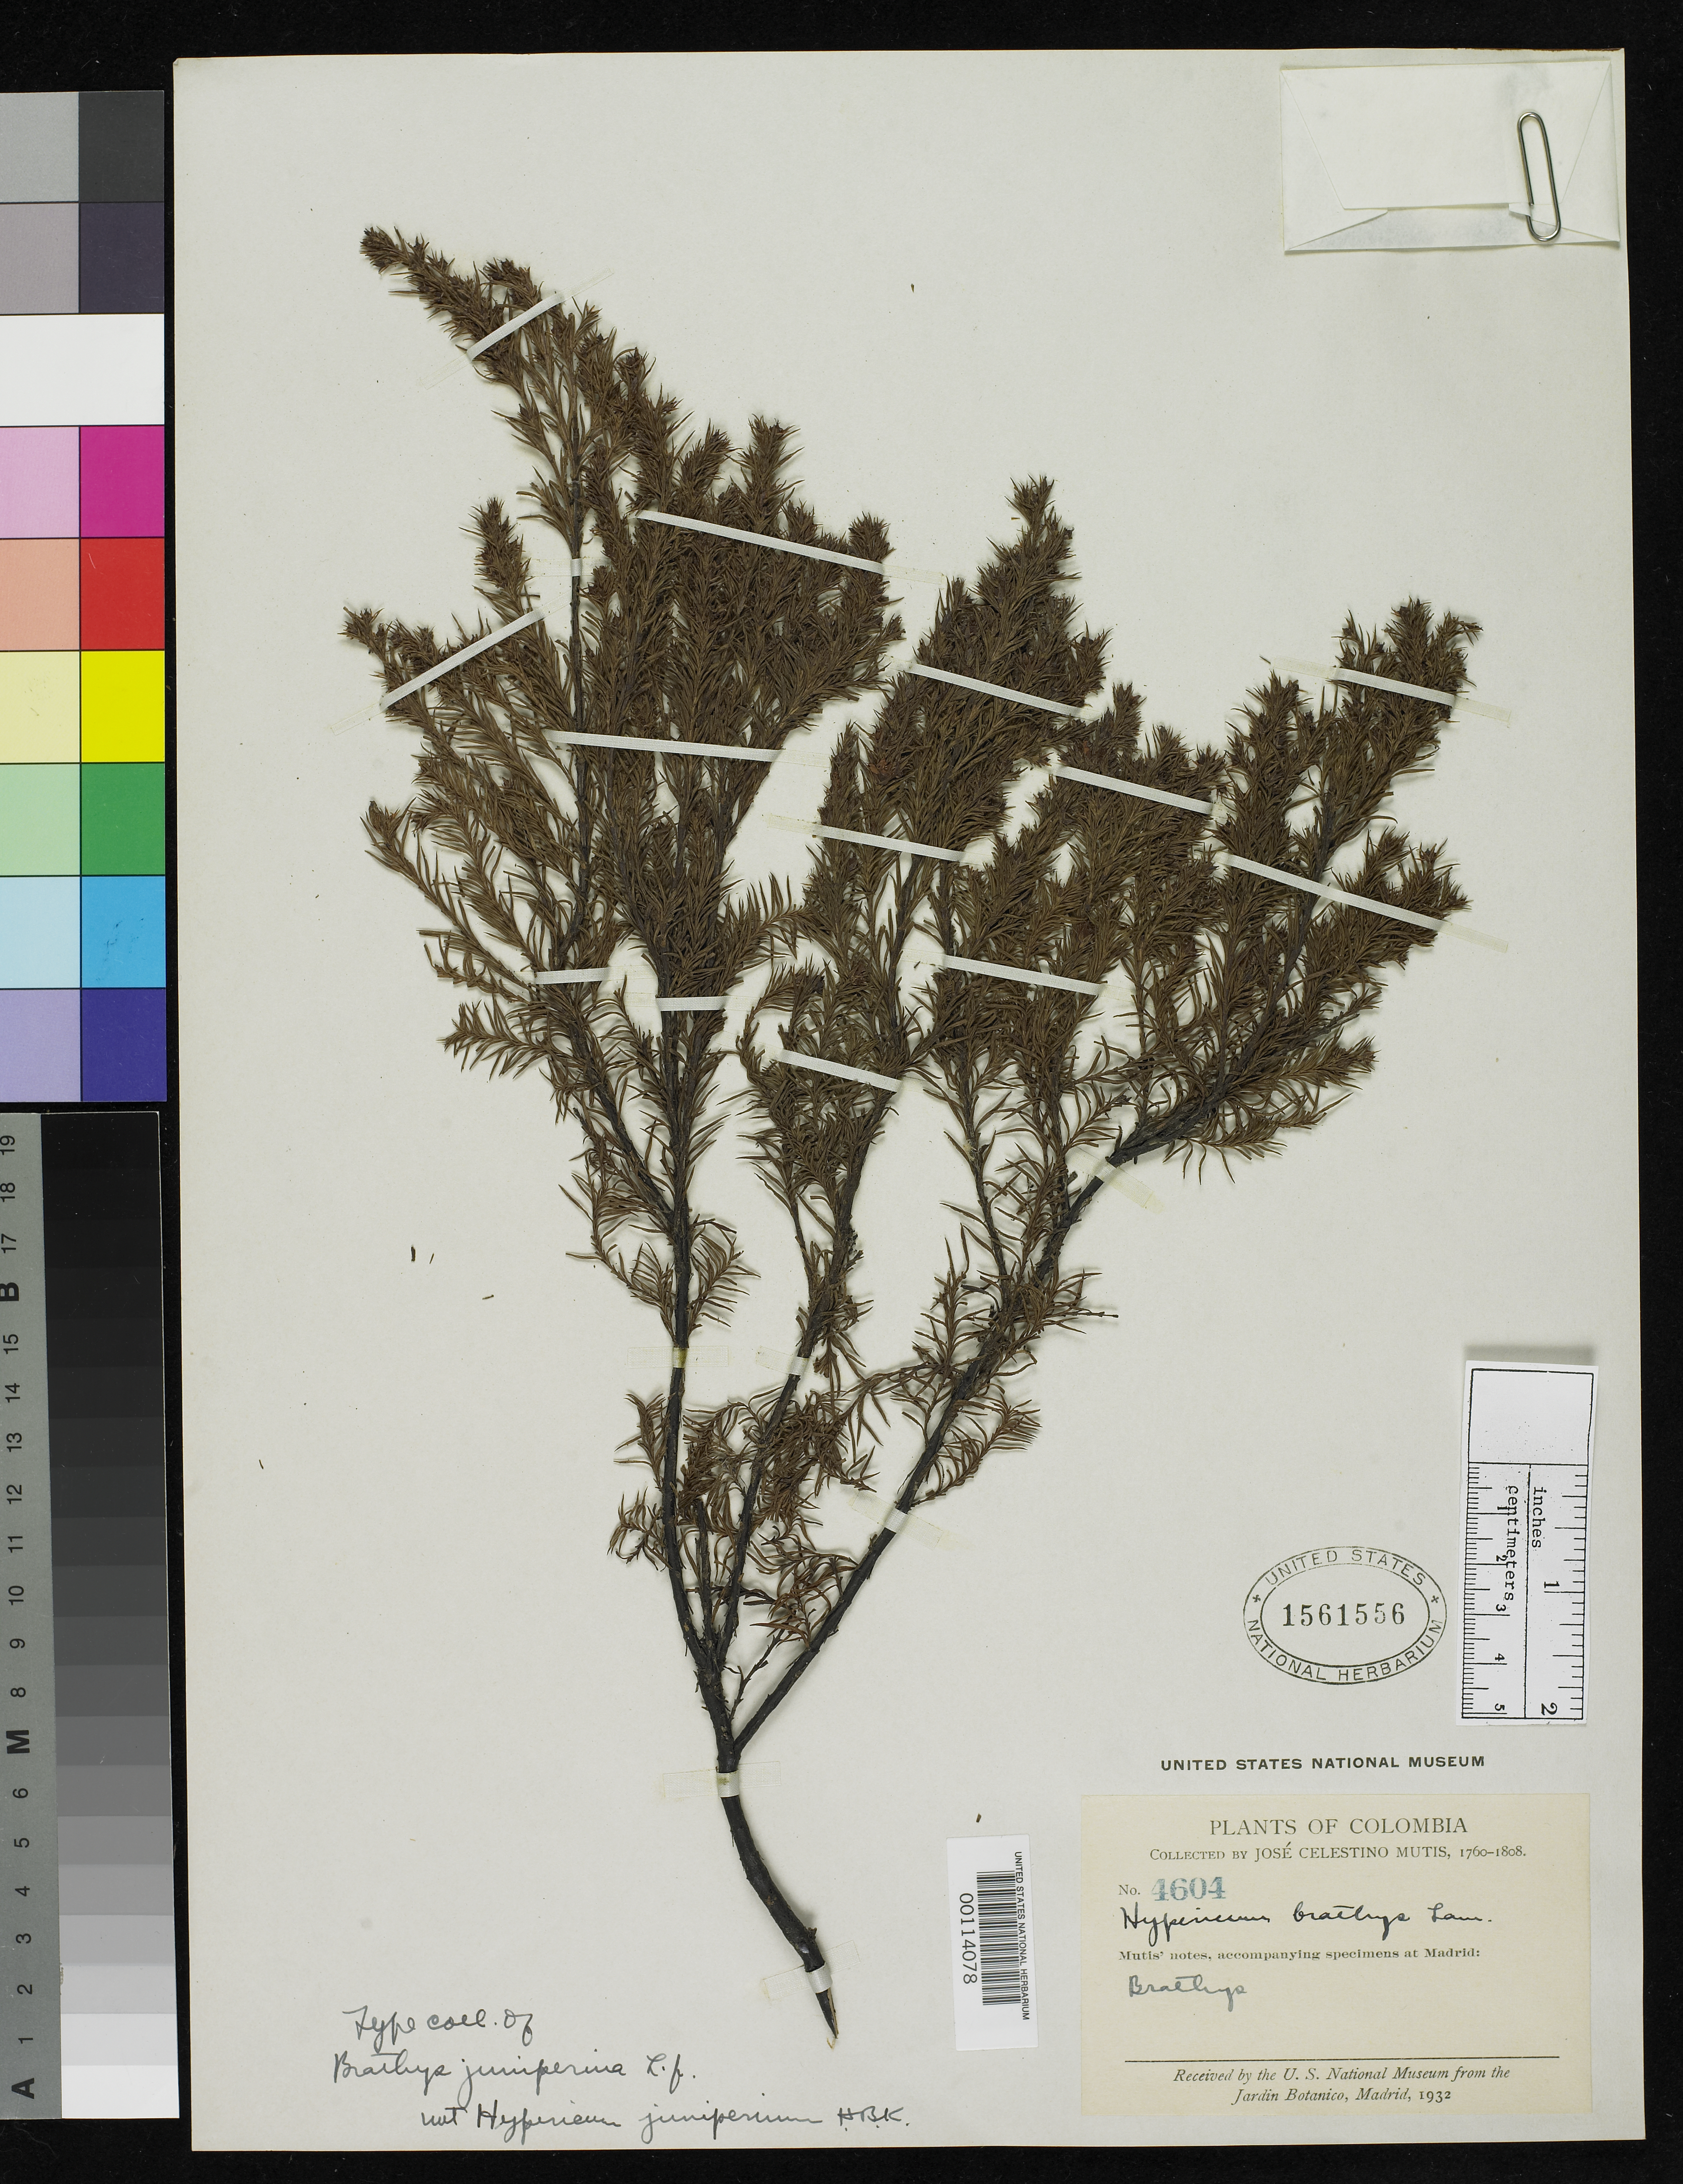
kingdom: Plantae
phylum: Tracheophyta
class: Magnoliopsida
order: Malpighiales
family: Hypericaceae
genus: Brathys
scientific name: Brathys juniperina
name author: L. f.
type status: Syntype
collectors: J. C. B. Mutis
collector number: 4604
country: Colombia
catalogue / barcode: US 1561556